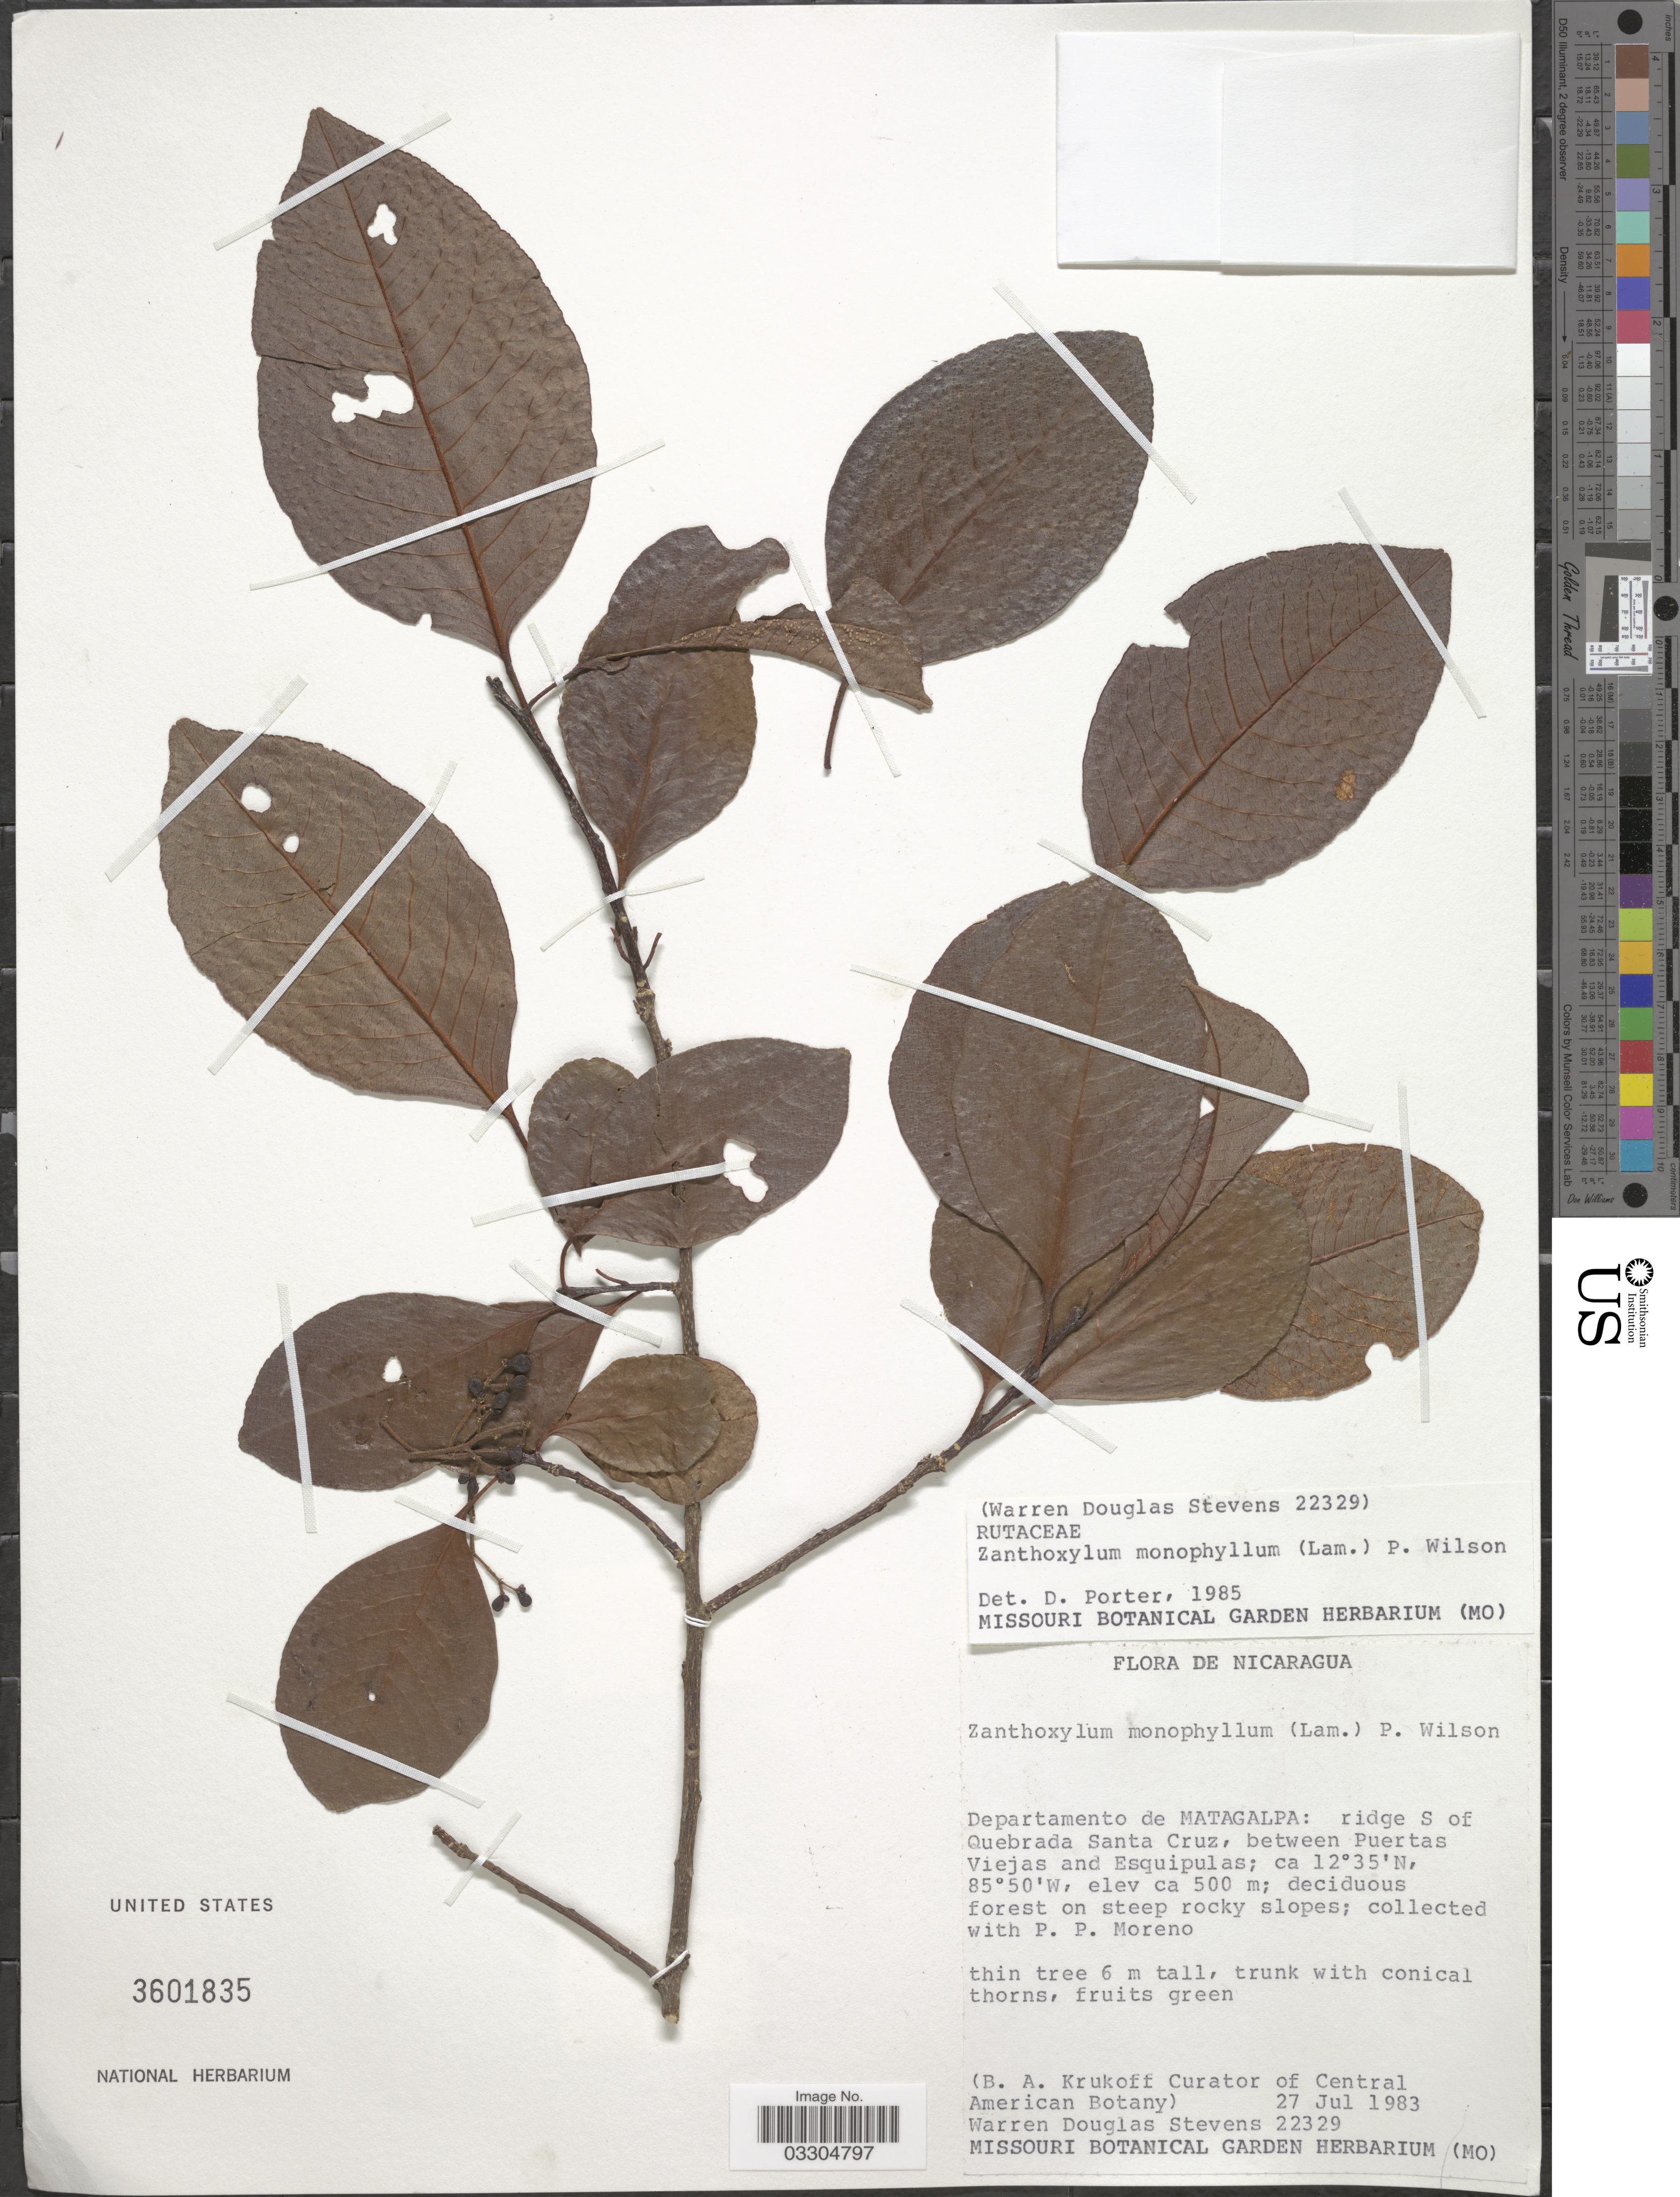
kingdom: Plantae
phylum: Tracheophyta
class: Magnoliopsida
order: Sapindales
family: Rutaceae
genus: Zanthoxylum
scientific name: Zanthoxylum monophyllum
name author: (Lam.) P. Wilson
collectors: W. D. Stevens & P. Moreno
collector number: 22329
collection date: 1983-07-27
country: Nicaragua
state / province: Matagalpa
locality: Departamento de Matagalpa: ridge S of Quebrada Santa Cruz, between Puertas Viejas and Esquipulas.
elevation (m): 500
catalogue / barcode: US 3601835